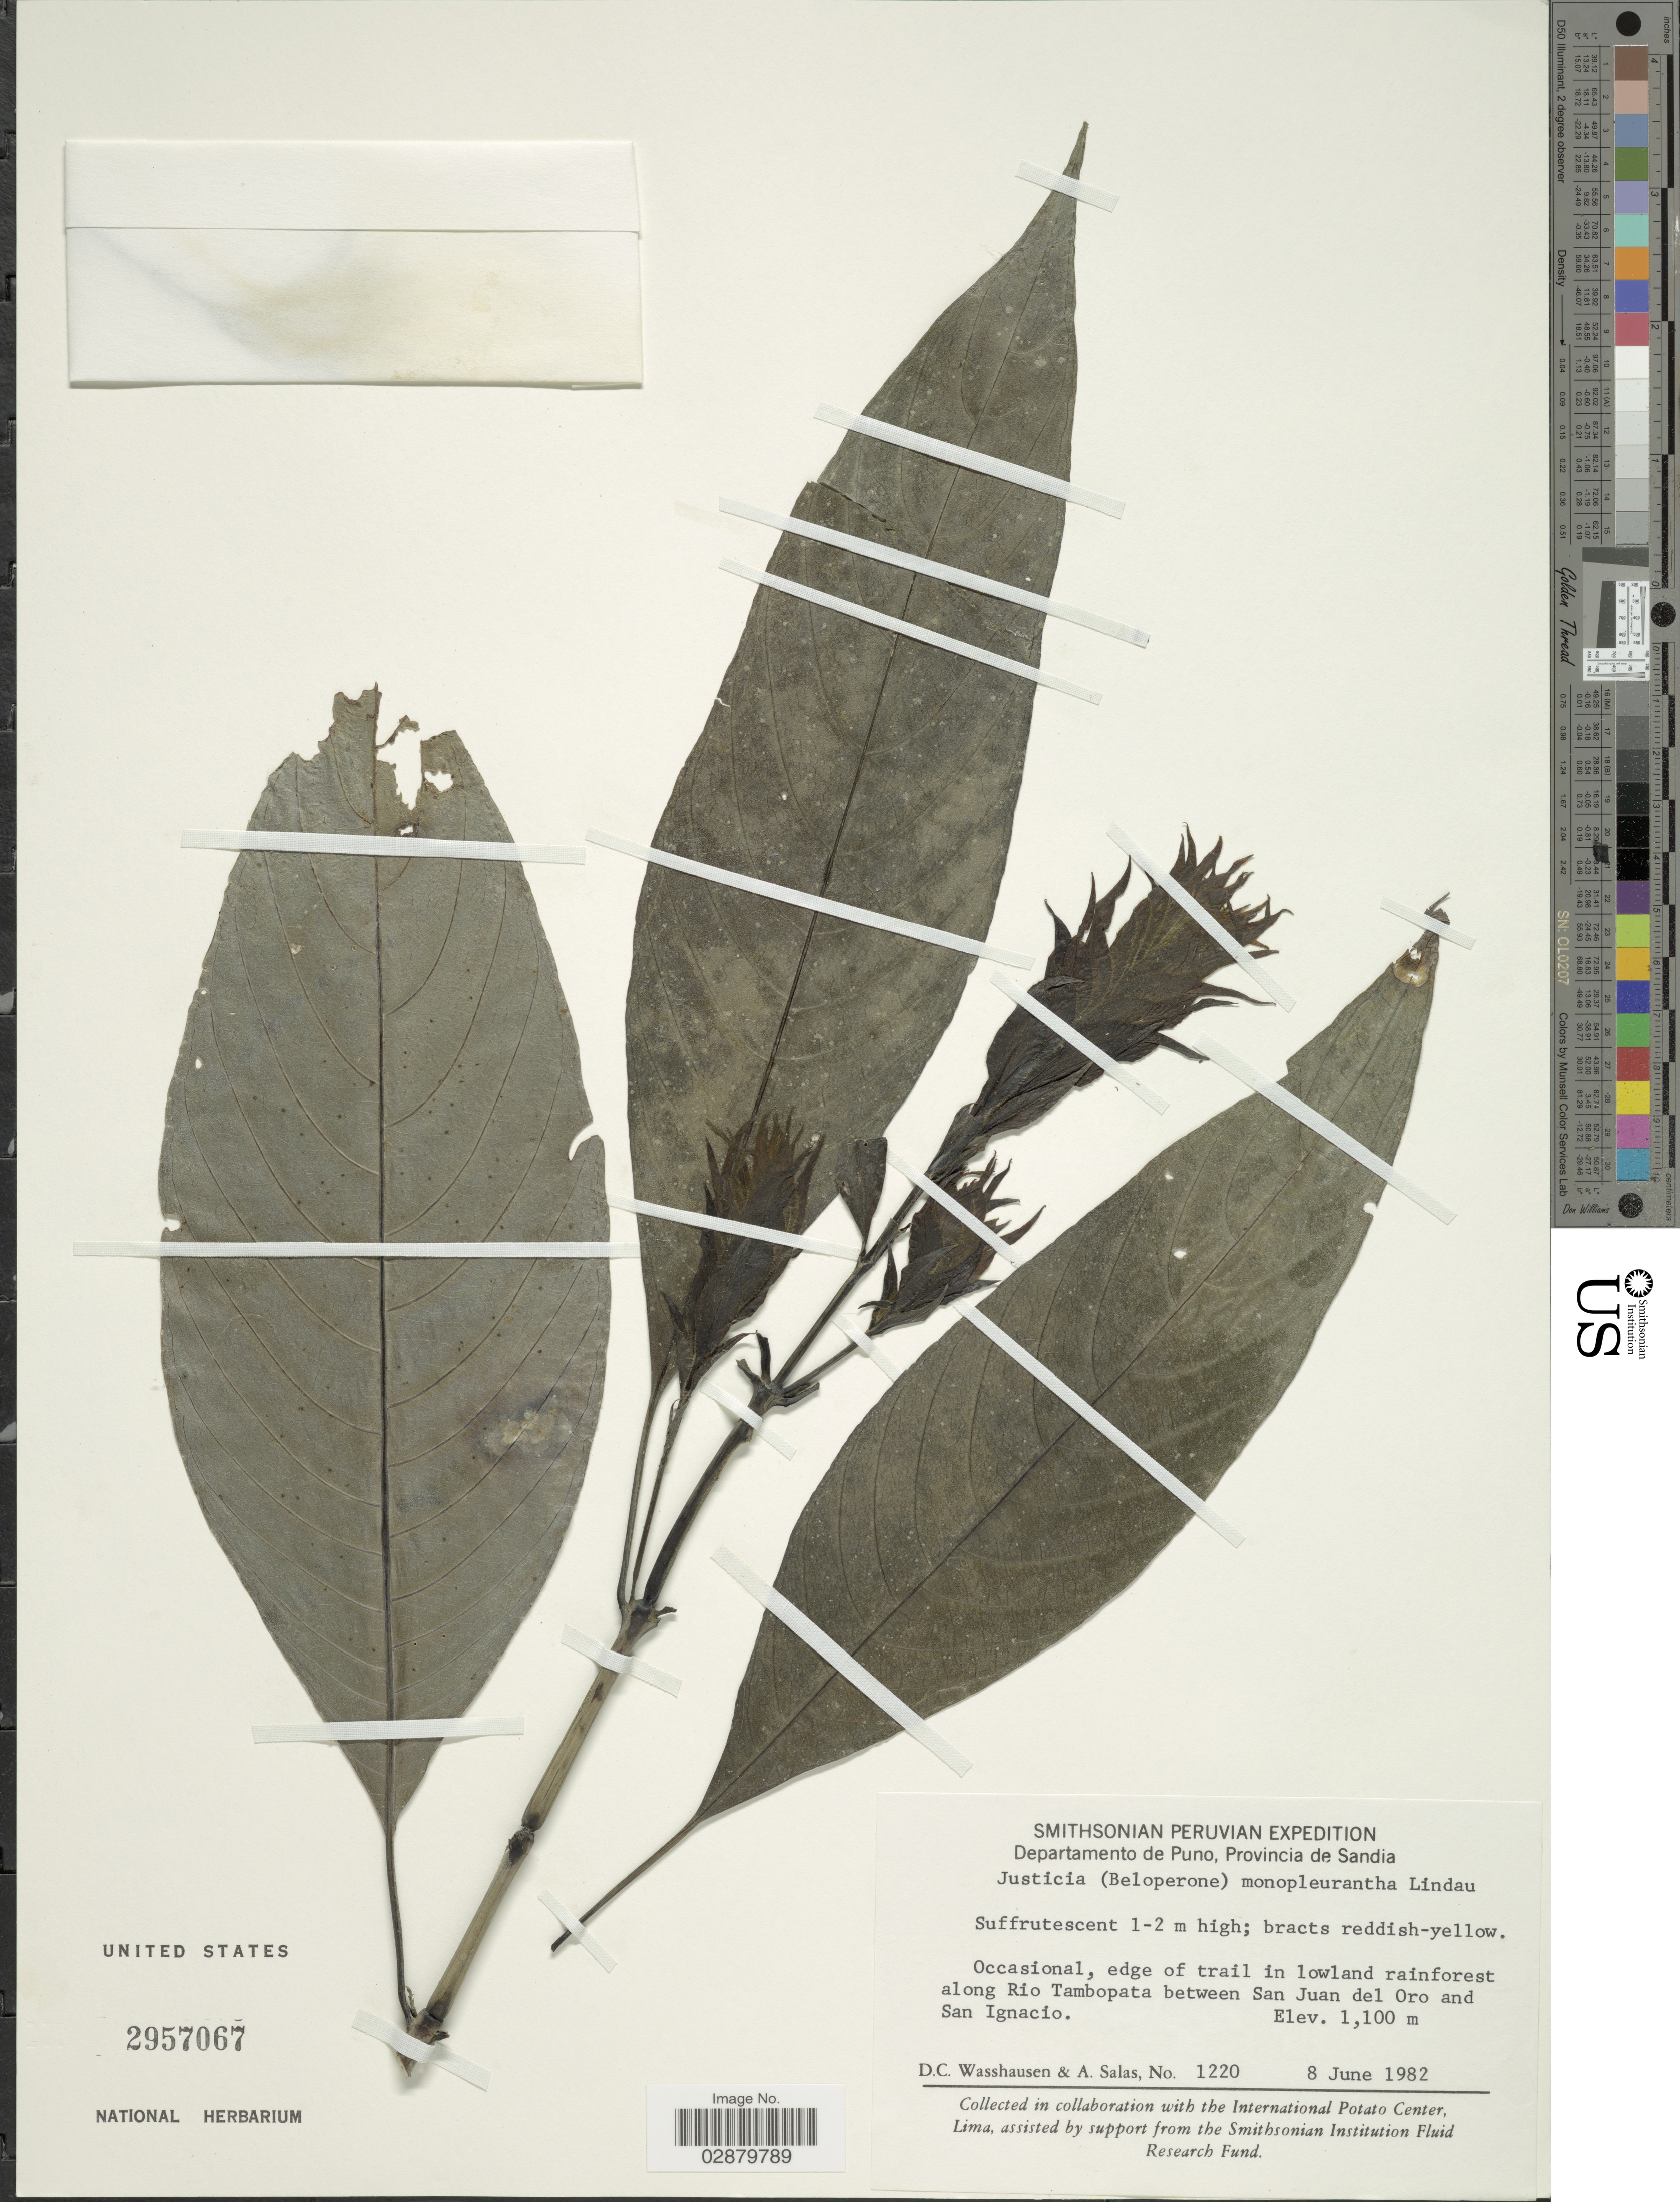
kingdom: Plantae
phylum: Tracheophyta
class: Magnoliopsida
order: Lamiales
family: Acanthaceae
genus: Justicia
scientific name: Justicia monopleurantha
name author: (Lindau) Wassh.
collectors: D. C. Wasshausen & A. Salas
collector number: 1220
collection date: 1982-06-08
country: Peru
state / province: Puno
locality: Departamento de Puno, Provincia de Sandia, edge of trail in lowland rainforest along Rio Tambopata between San Juan del Oro and San Ignacio.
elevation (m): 1100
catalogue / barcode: US 2957067